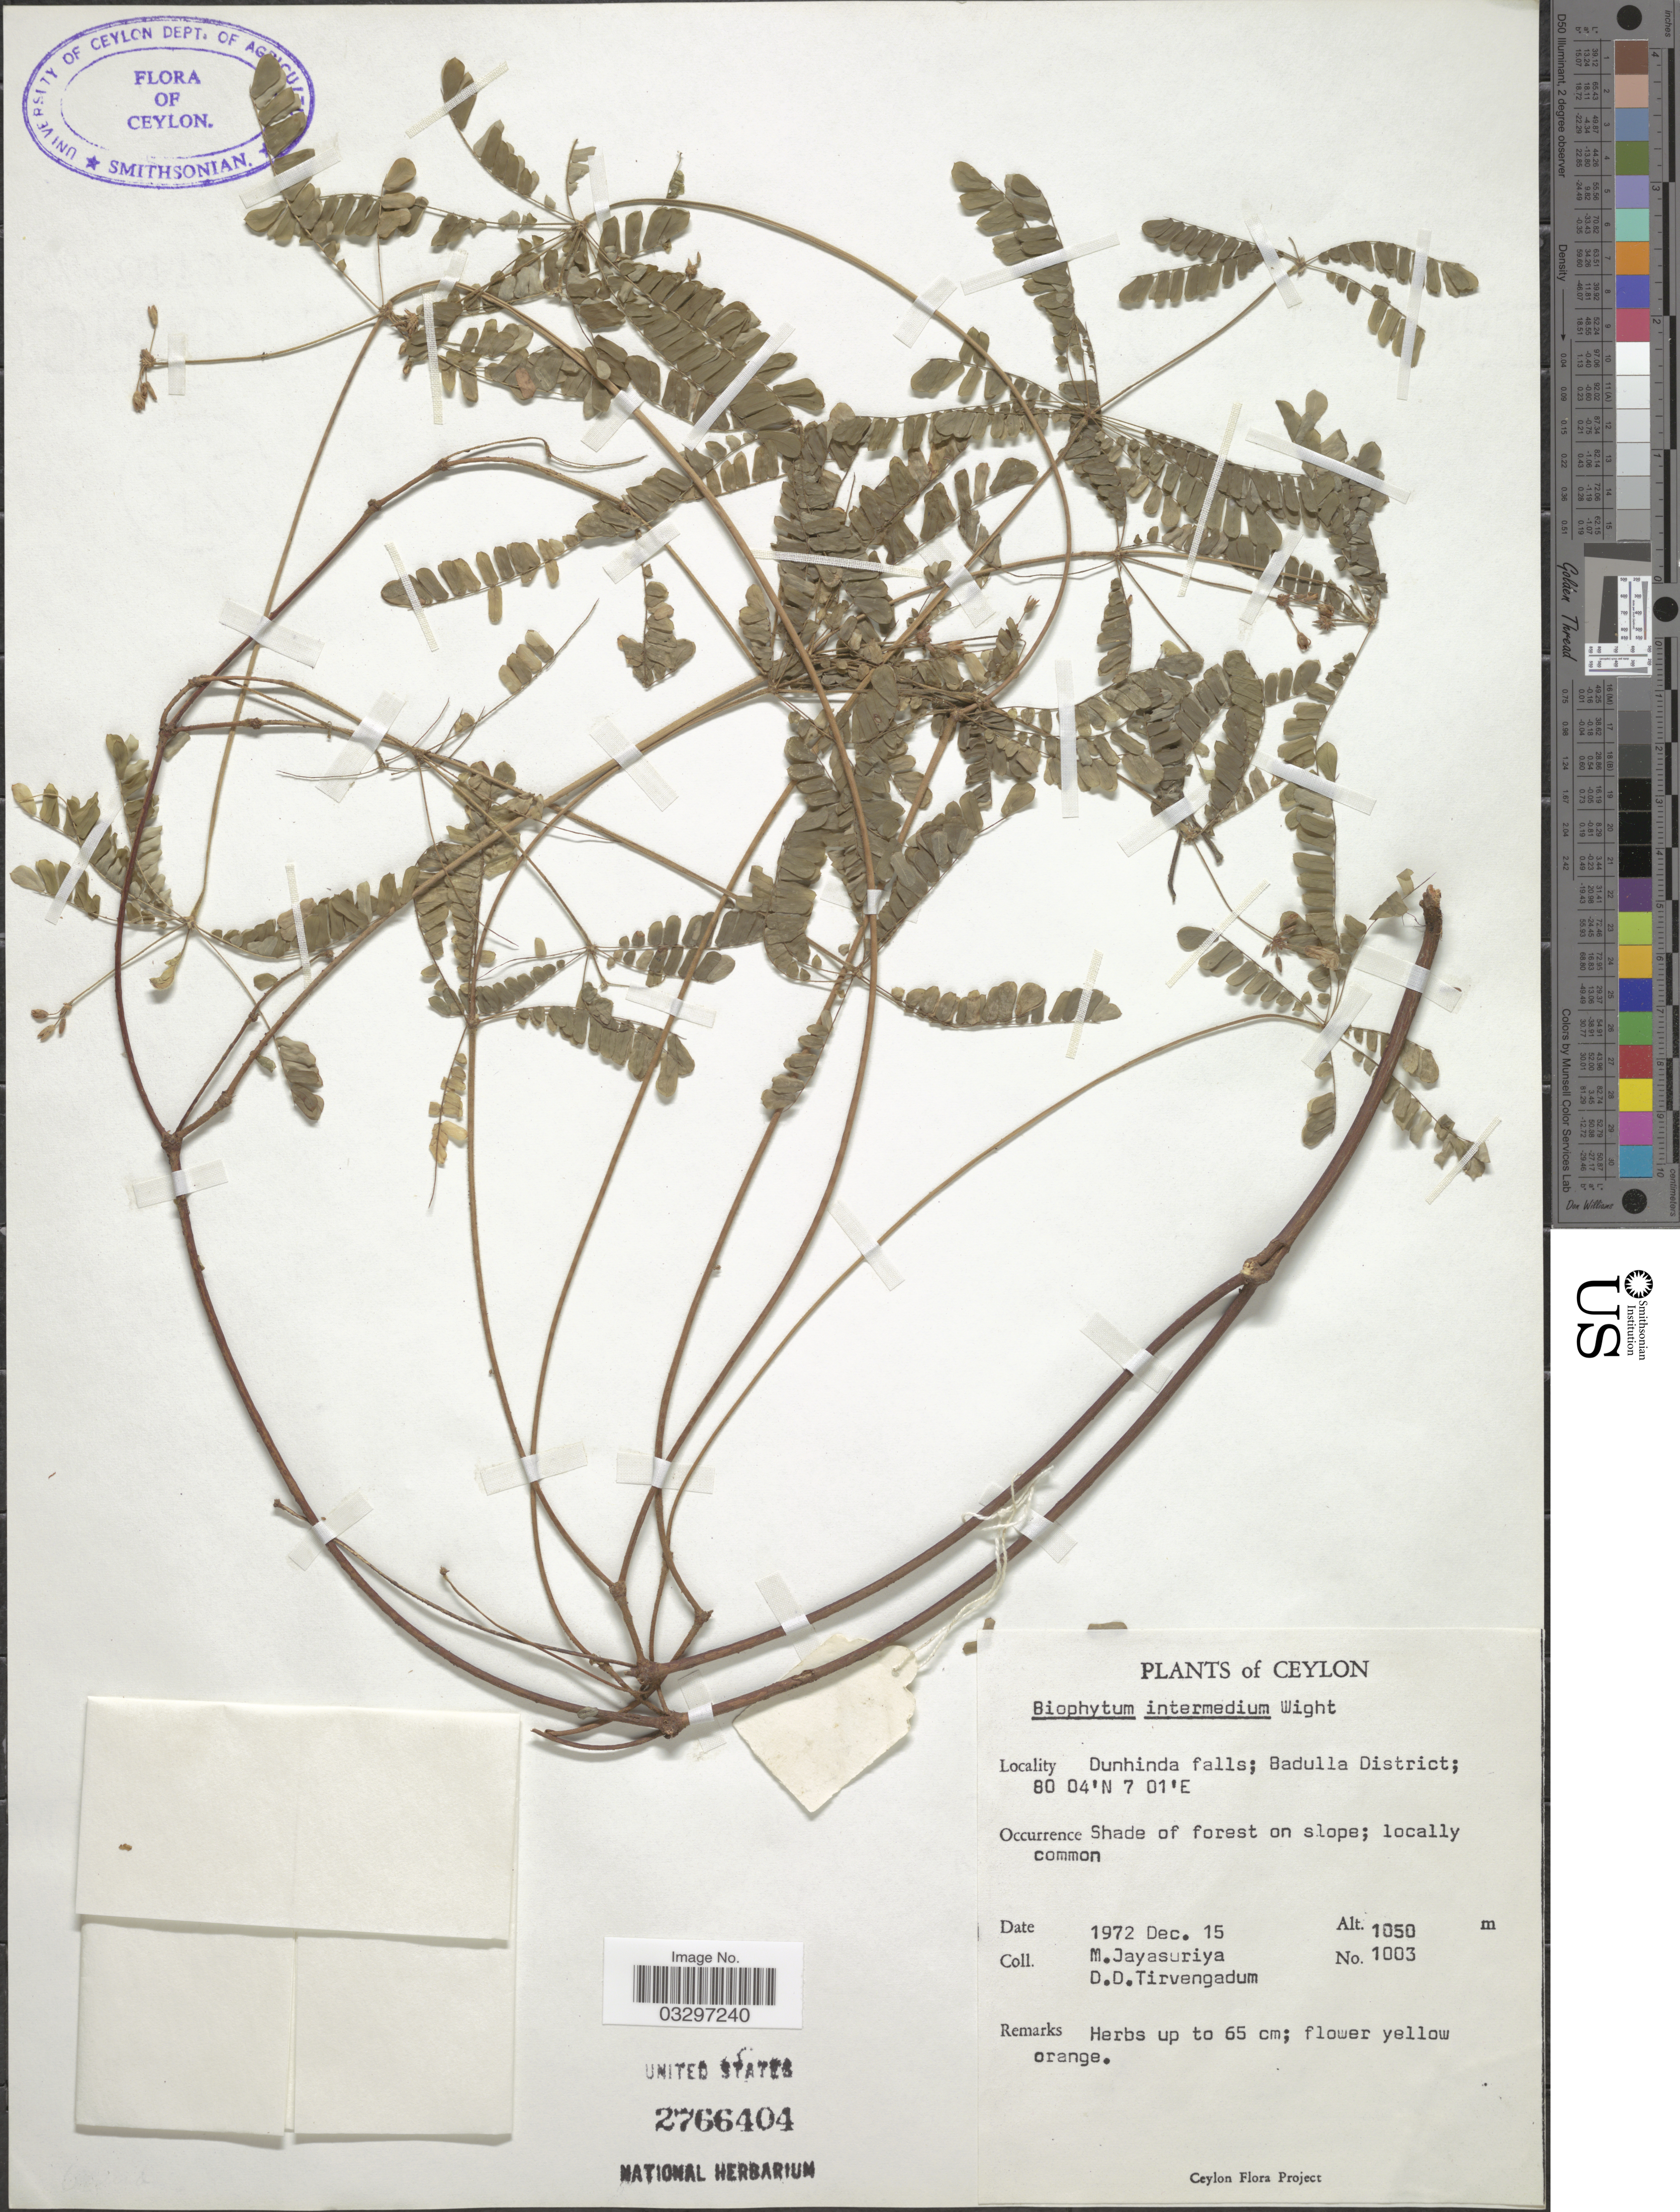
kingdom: Plantae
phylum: Tracheophyta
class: Magnoliopsida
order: Oxalidales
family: Oxalidaceae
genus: Biophytum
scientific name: Biophytum intermedium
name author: Wight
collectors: M. Jayasuriya & D. Tirvengadum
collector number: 1003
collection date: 1972-12-15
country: Sri Lanka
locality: Ceylon. Dunhinda falls; Badulla District.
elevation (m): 1050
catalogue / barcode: US 2766404